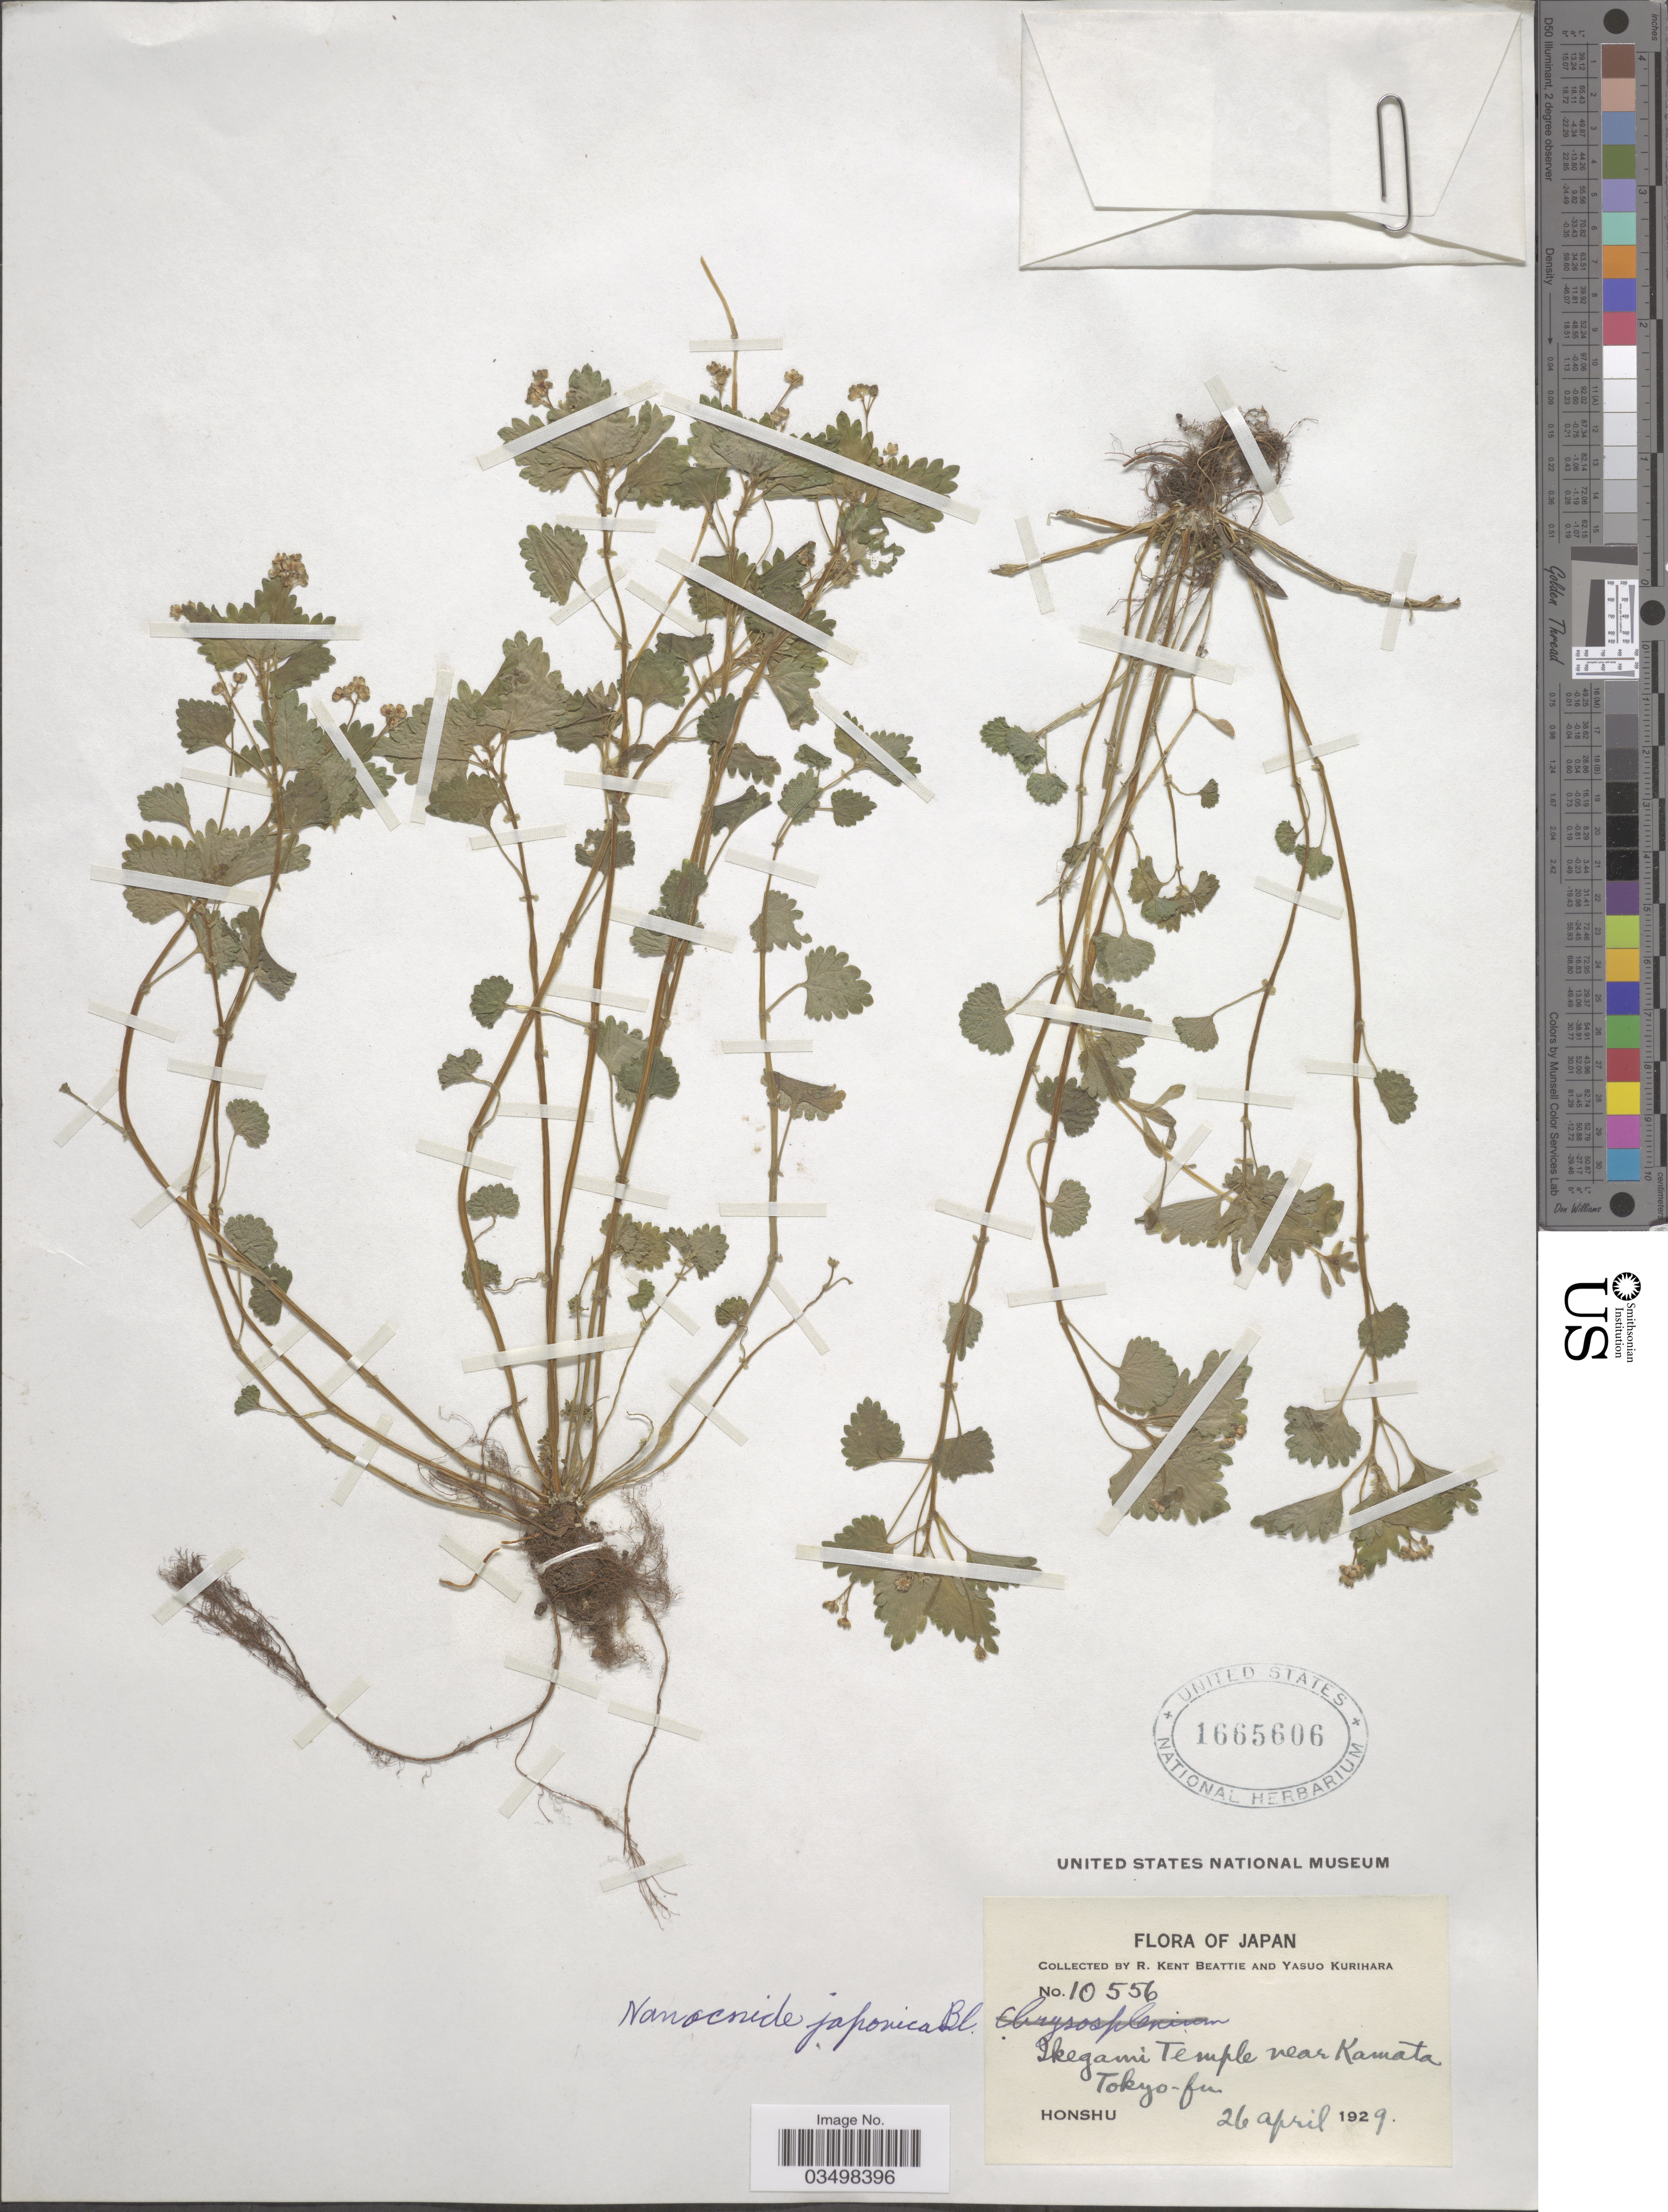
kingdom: Plantae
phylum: Tracheophyta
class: Magnoliopsida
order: Rosales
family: Urticaceae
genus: Nanocnide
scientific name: Nanocnide japonica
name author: Blume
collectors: R. K. Beattie & Y. Kurihara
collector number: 10556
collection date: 1929-04-26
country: Japan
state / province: Tokyo, Federal City of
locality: Ikegami Temple near Kamata Tokyo-fu. Honshu.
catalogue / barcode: US 1665606